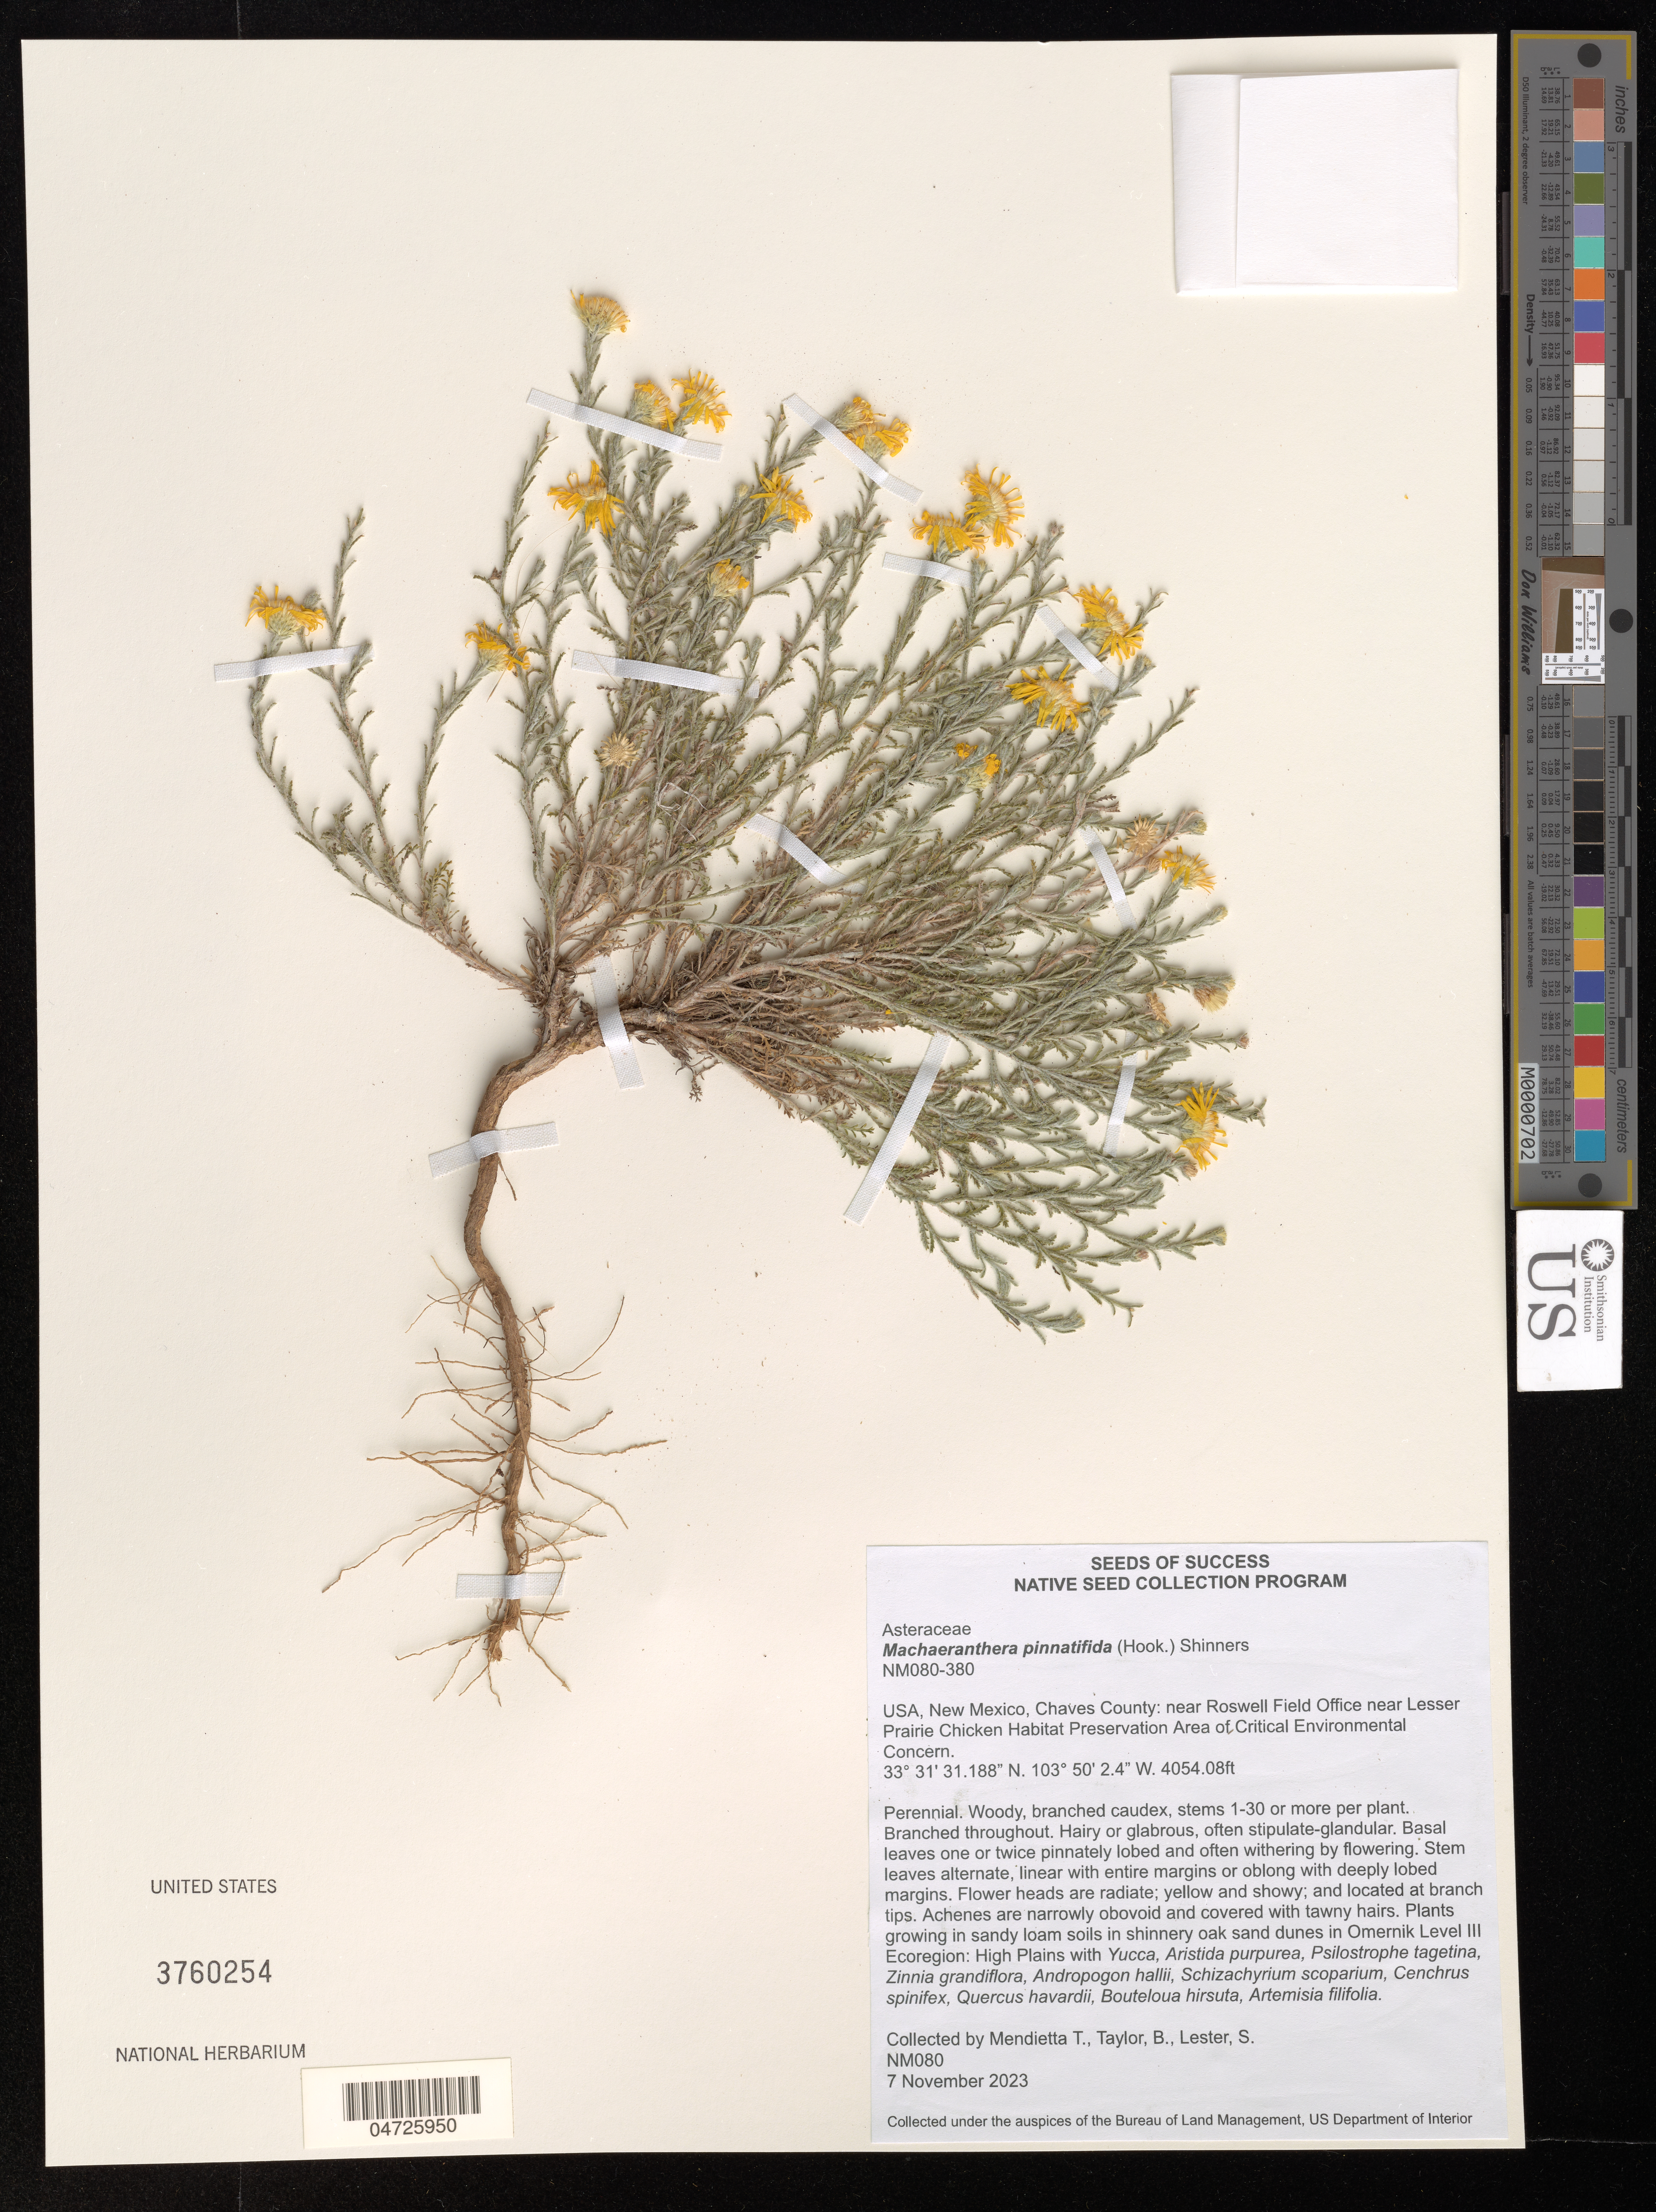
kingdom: Plantae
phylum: Tracheophyta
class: Magnoliopsida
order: Asterales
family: Asteraceae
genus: Machaeranthera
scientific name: Machaeranthera pinnatifida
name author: (Hook.) Shinners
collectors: T. Mendietta & B. Taylor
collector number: NM080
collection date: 2023-11-07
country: United States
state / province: New Mexico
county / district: Chaves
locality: Chaves County: near Roswell Field Office near Lesser Prairie Chicken Habitat Preservation Area of Critical Environmental Concern.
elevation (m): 1235.68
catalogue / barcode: US 3760254